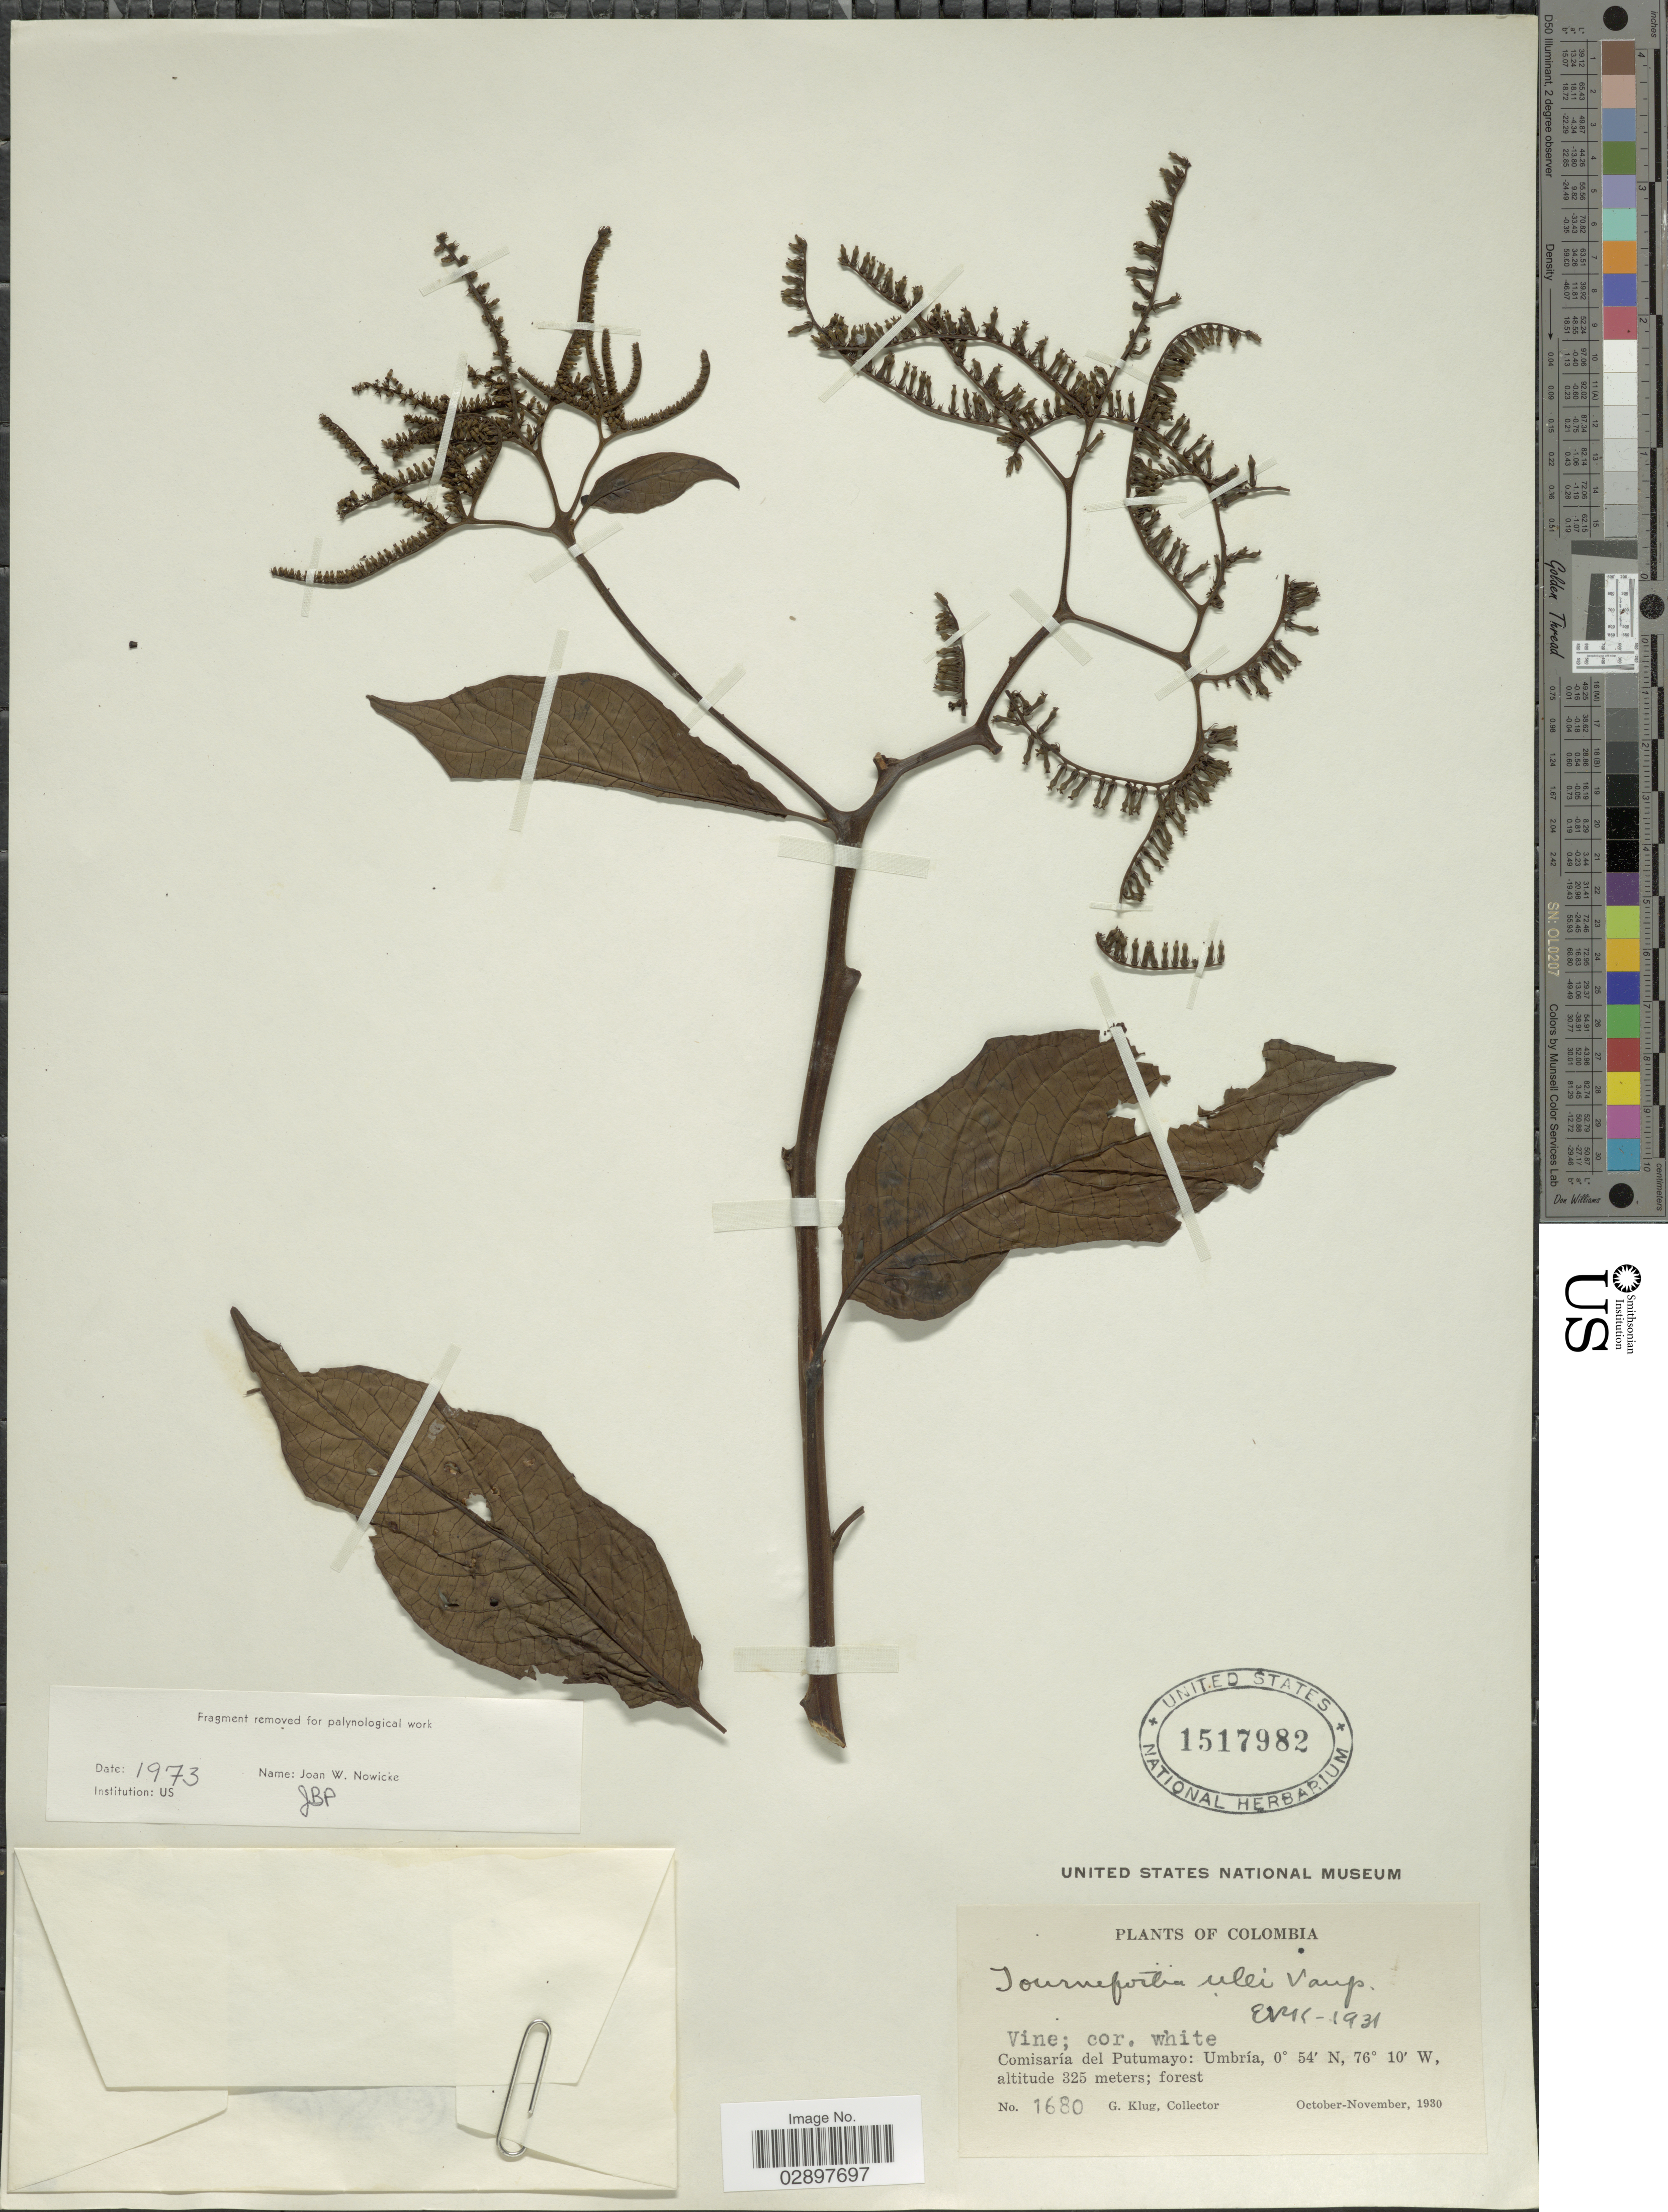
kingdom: Plantae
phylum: Tracheophyta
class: Magnoliopsida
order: Boraginales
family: Heliotropiaceae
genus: Tournefortia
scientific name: Tournefortia ulei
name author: Vaupel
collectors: G. Klug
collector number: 1680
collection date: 1930-10/1930-11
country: Colombia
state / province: Putumayo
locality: Comisaría del Putumayo: Umbría.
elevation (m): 325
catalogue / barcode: US 1517982